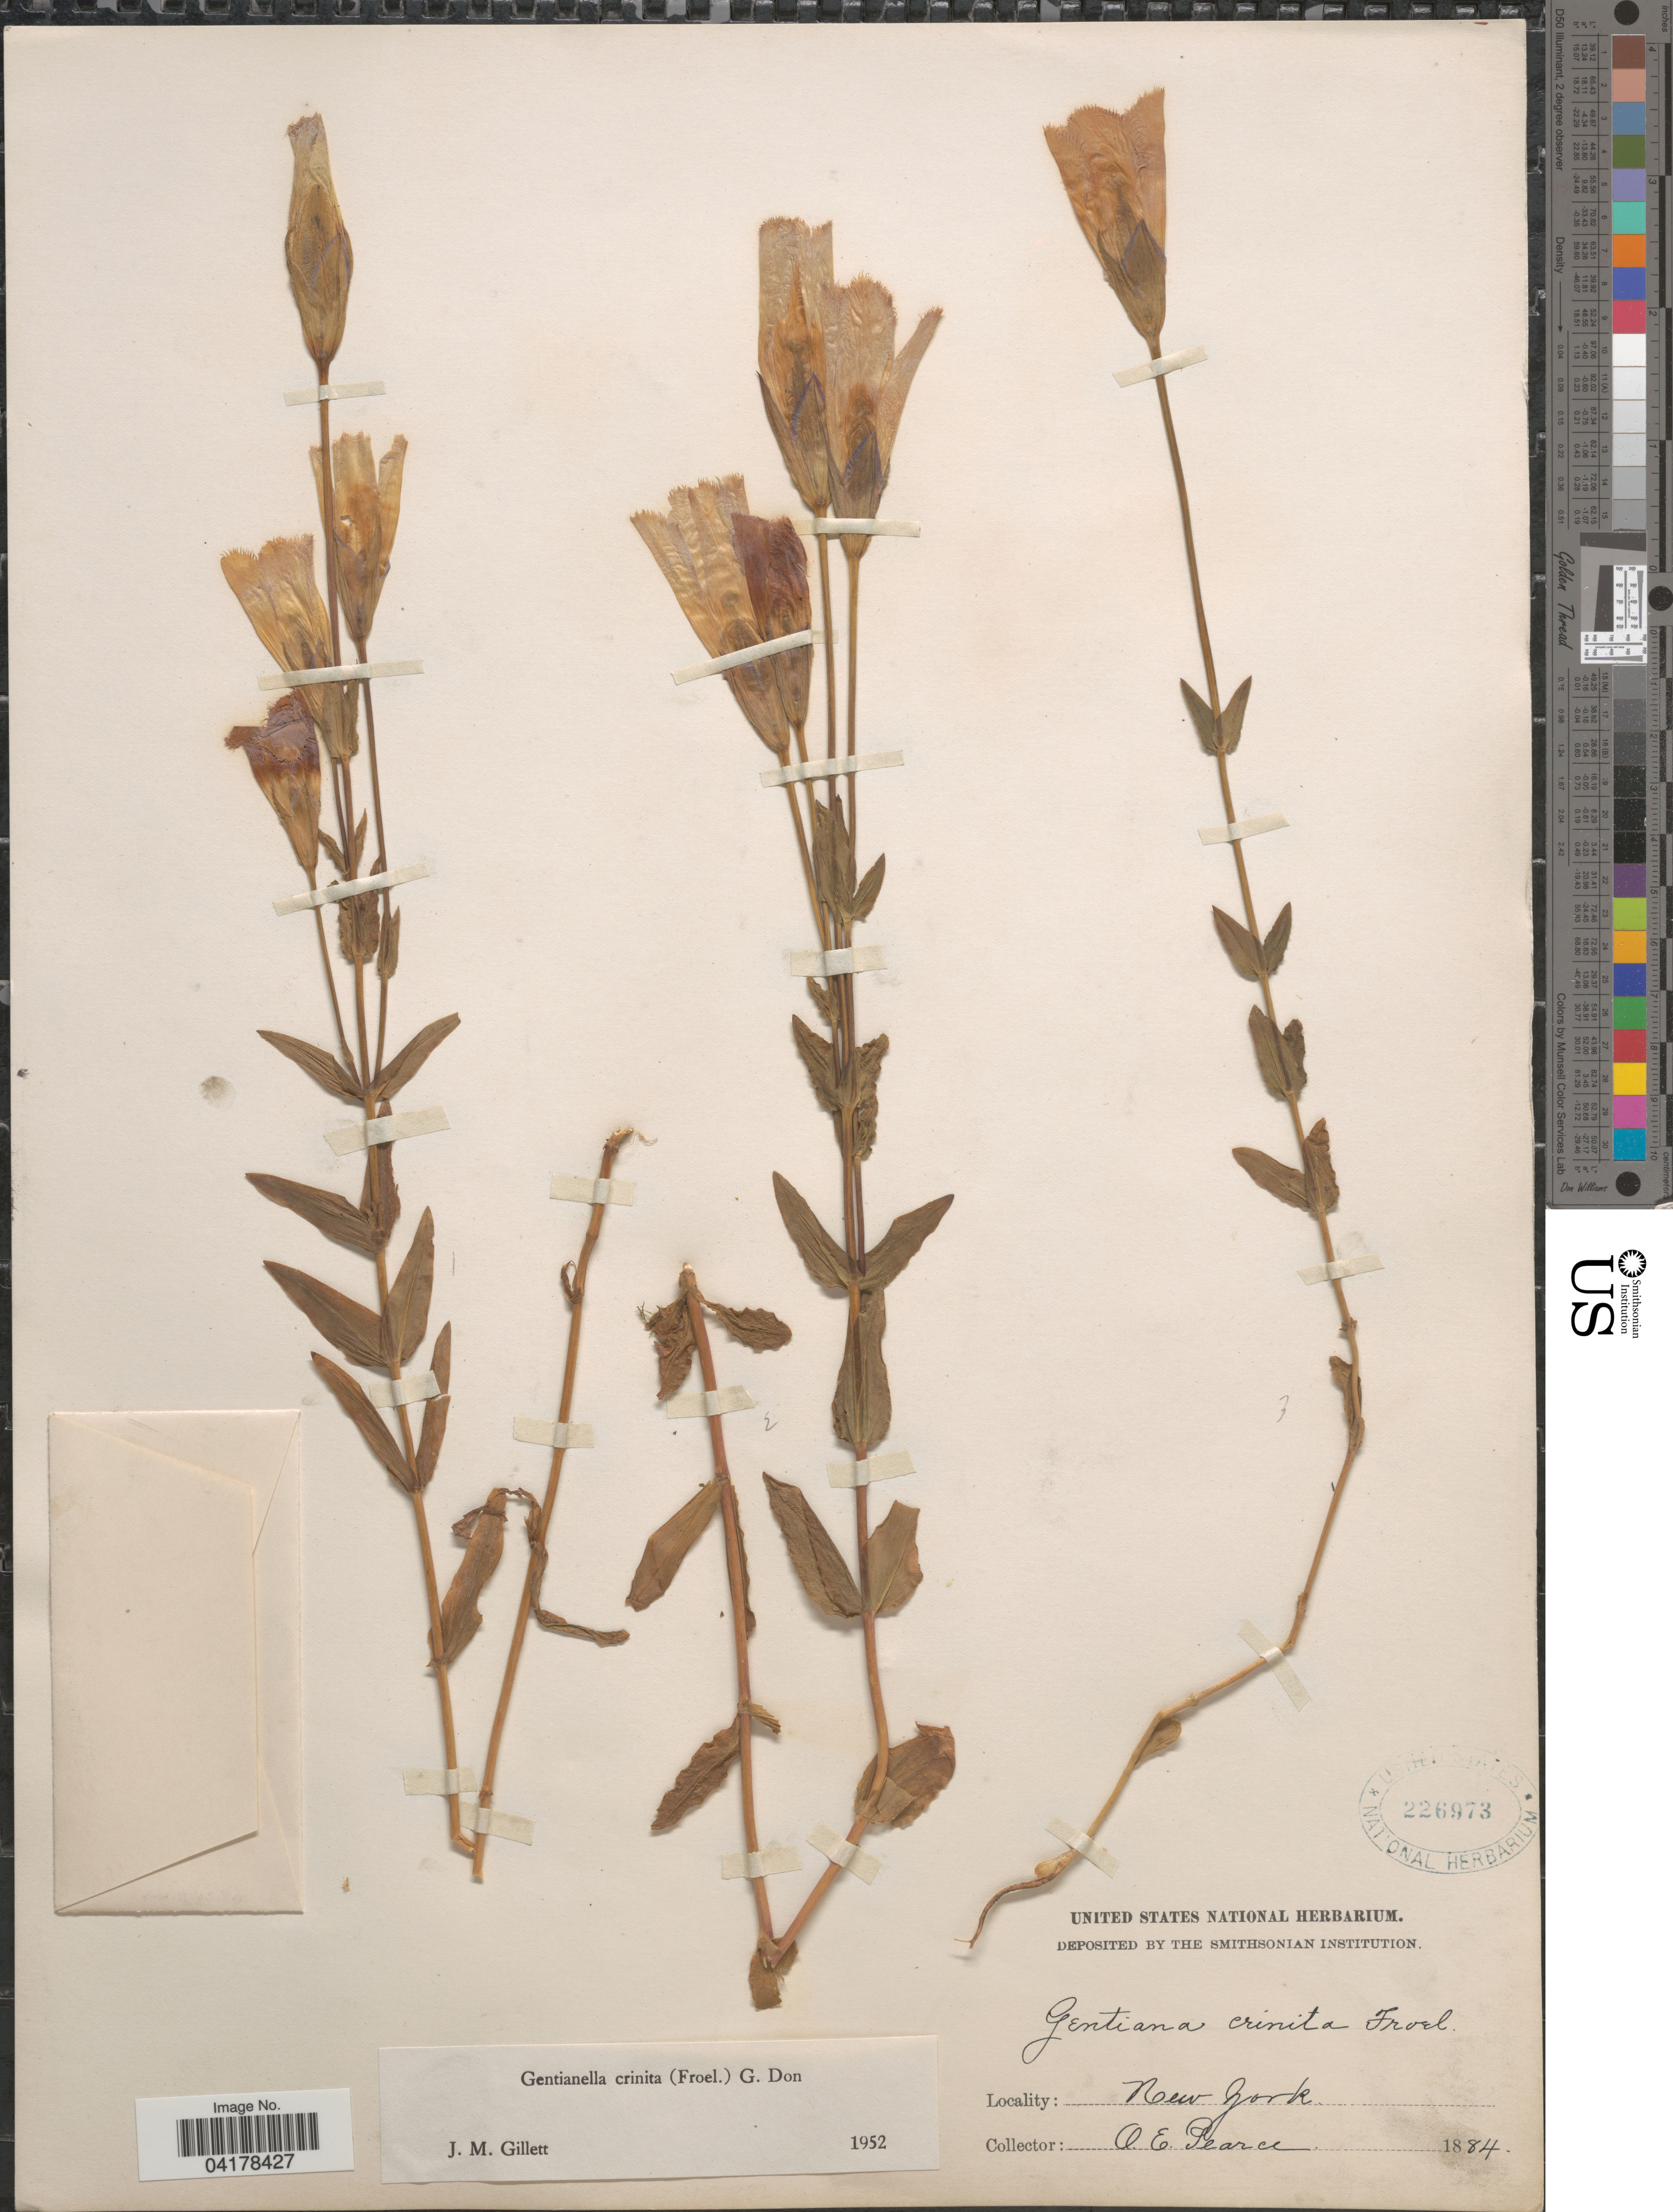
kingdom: Plantae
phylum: Tracheophyta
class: Magnoliopsida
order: Gentianales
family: Gentianaceae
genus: Gentianella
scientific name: Gentianella crinita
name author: (Froel.) G. Don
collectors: O. E. Pearce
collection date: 1884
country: United States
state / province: New York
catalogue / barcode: US 226973